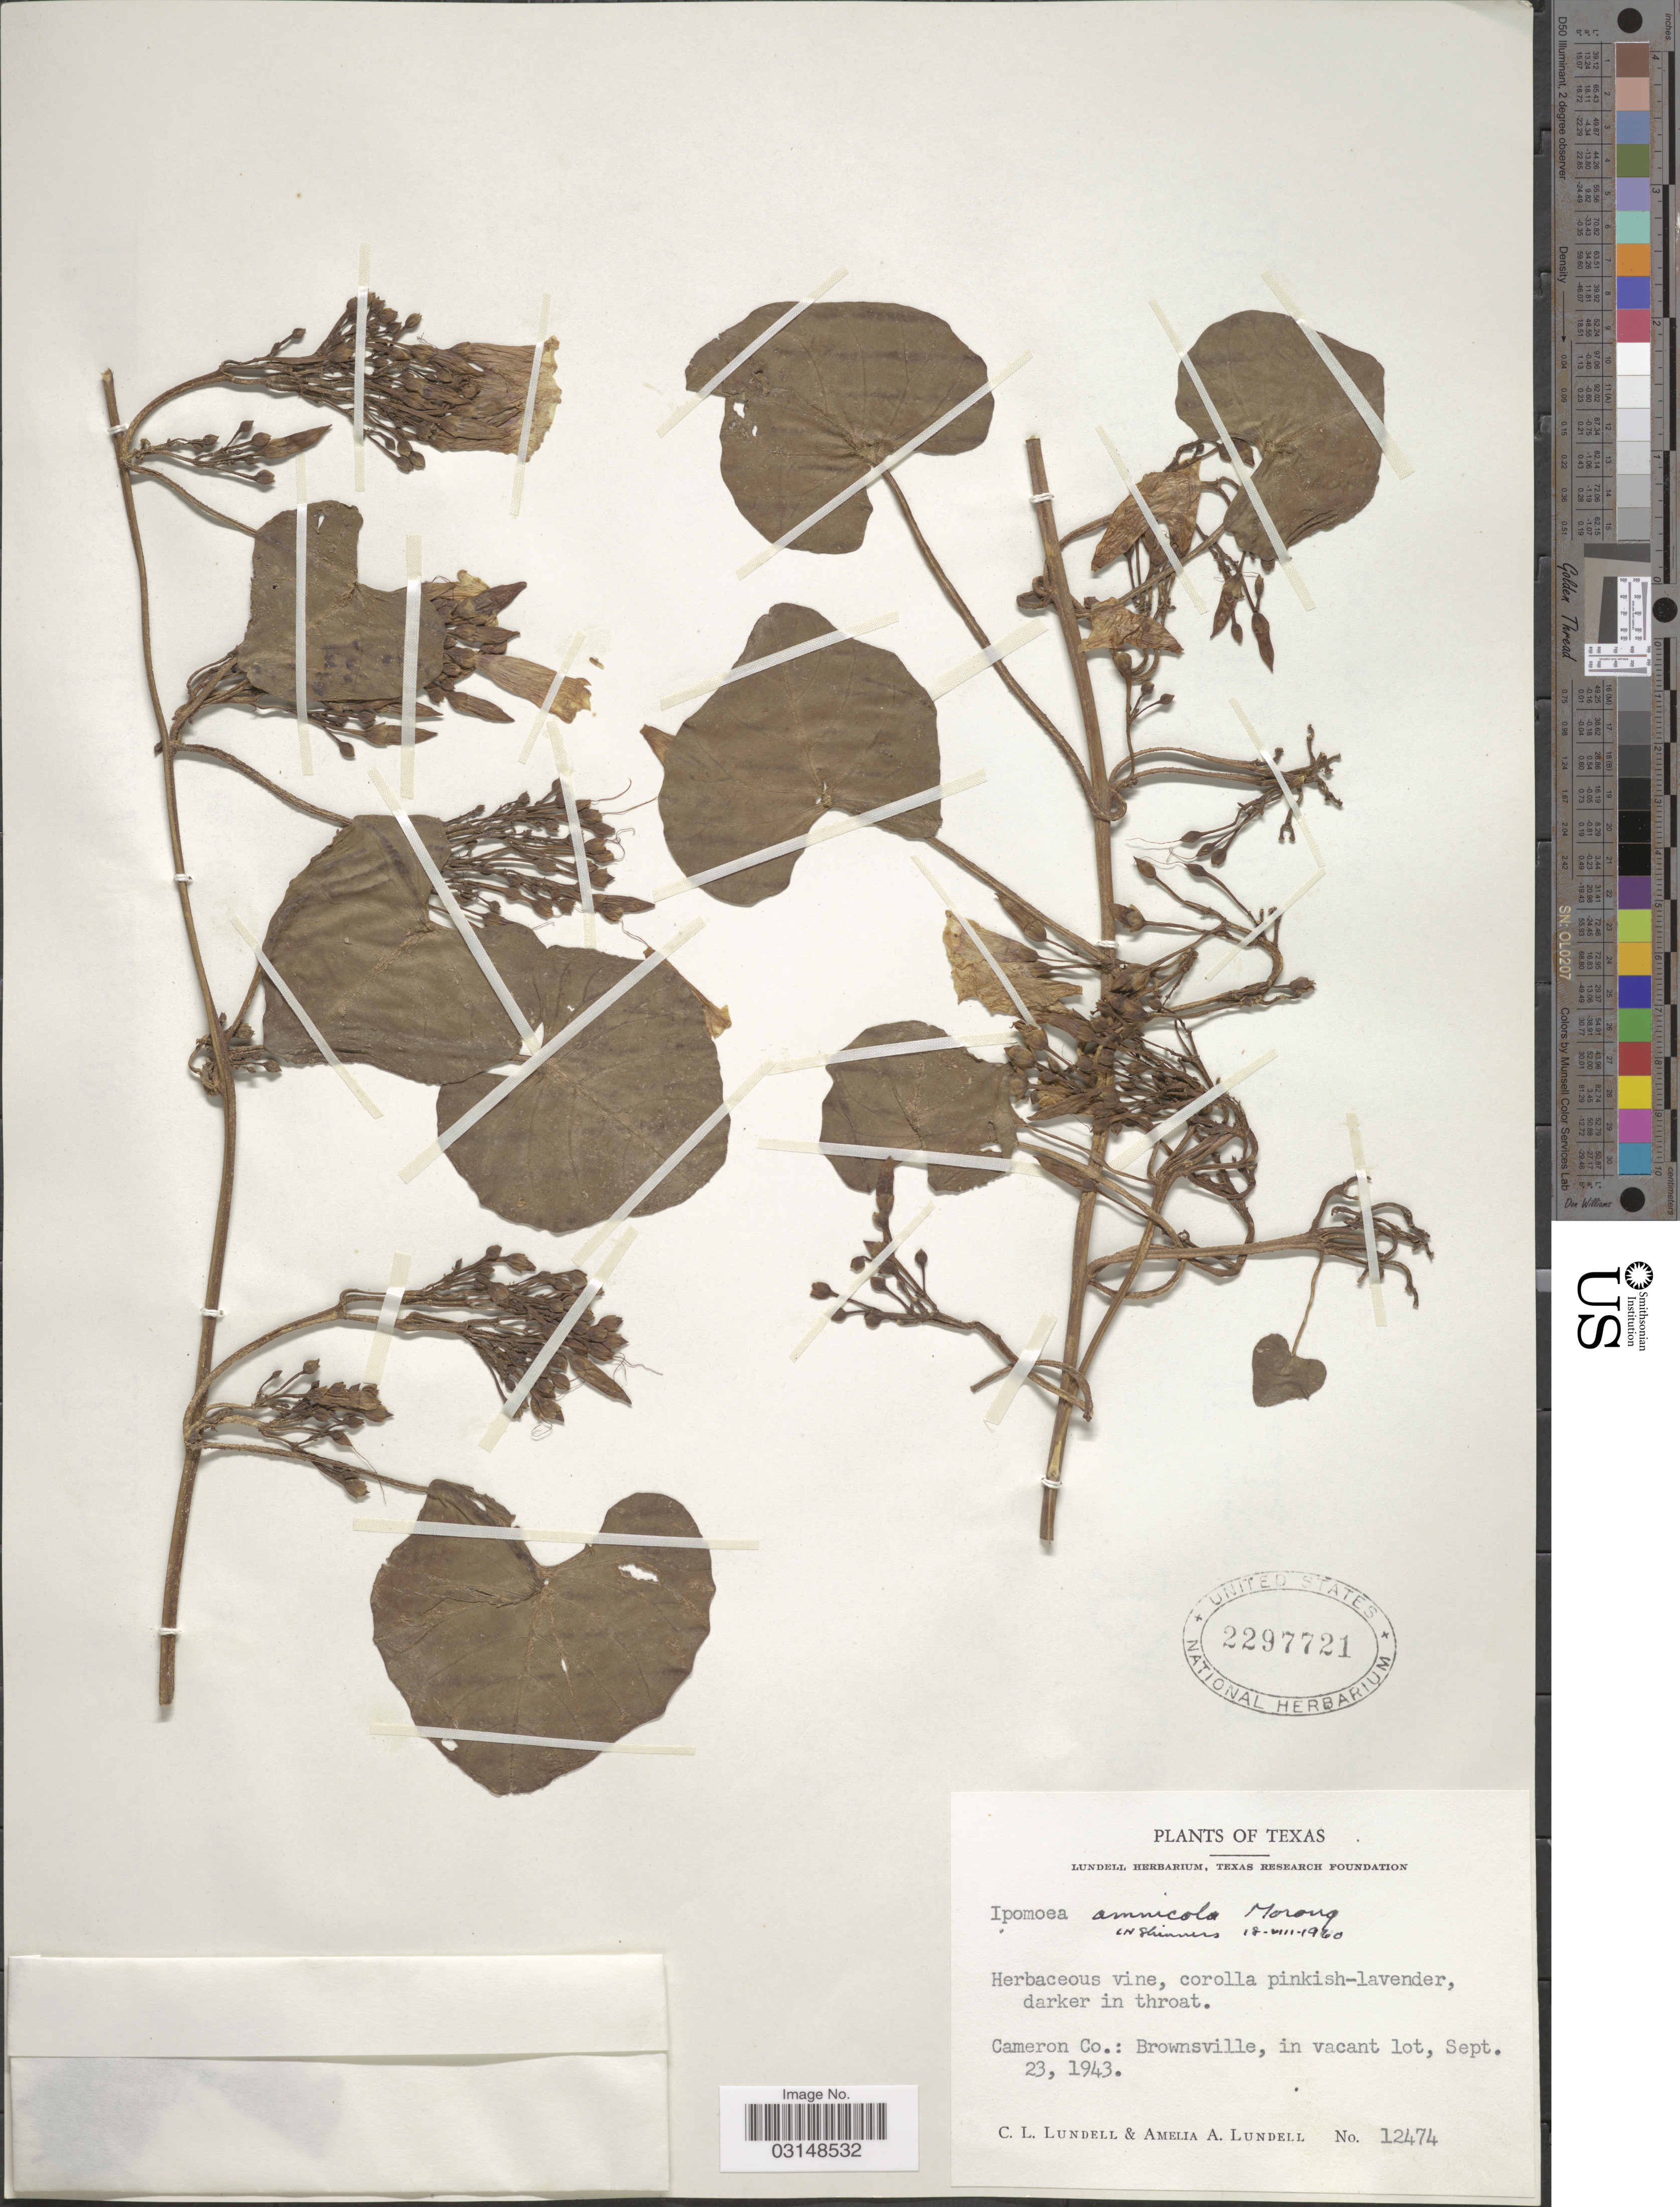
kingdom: Plantae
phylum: Tracheophyta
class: Magnoliopsida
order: Solanales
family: Convolvulaceae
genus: Ipomoea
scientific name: Ipomoea amnicola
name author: Morong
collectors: C. L. Lundell & A. A. Lundell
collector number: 12474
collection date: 1943-09-23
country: United States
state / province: Texas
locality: Cameron Co.: Brownsville, in vacant lot.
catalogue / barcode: US 2297721